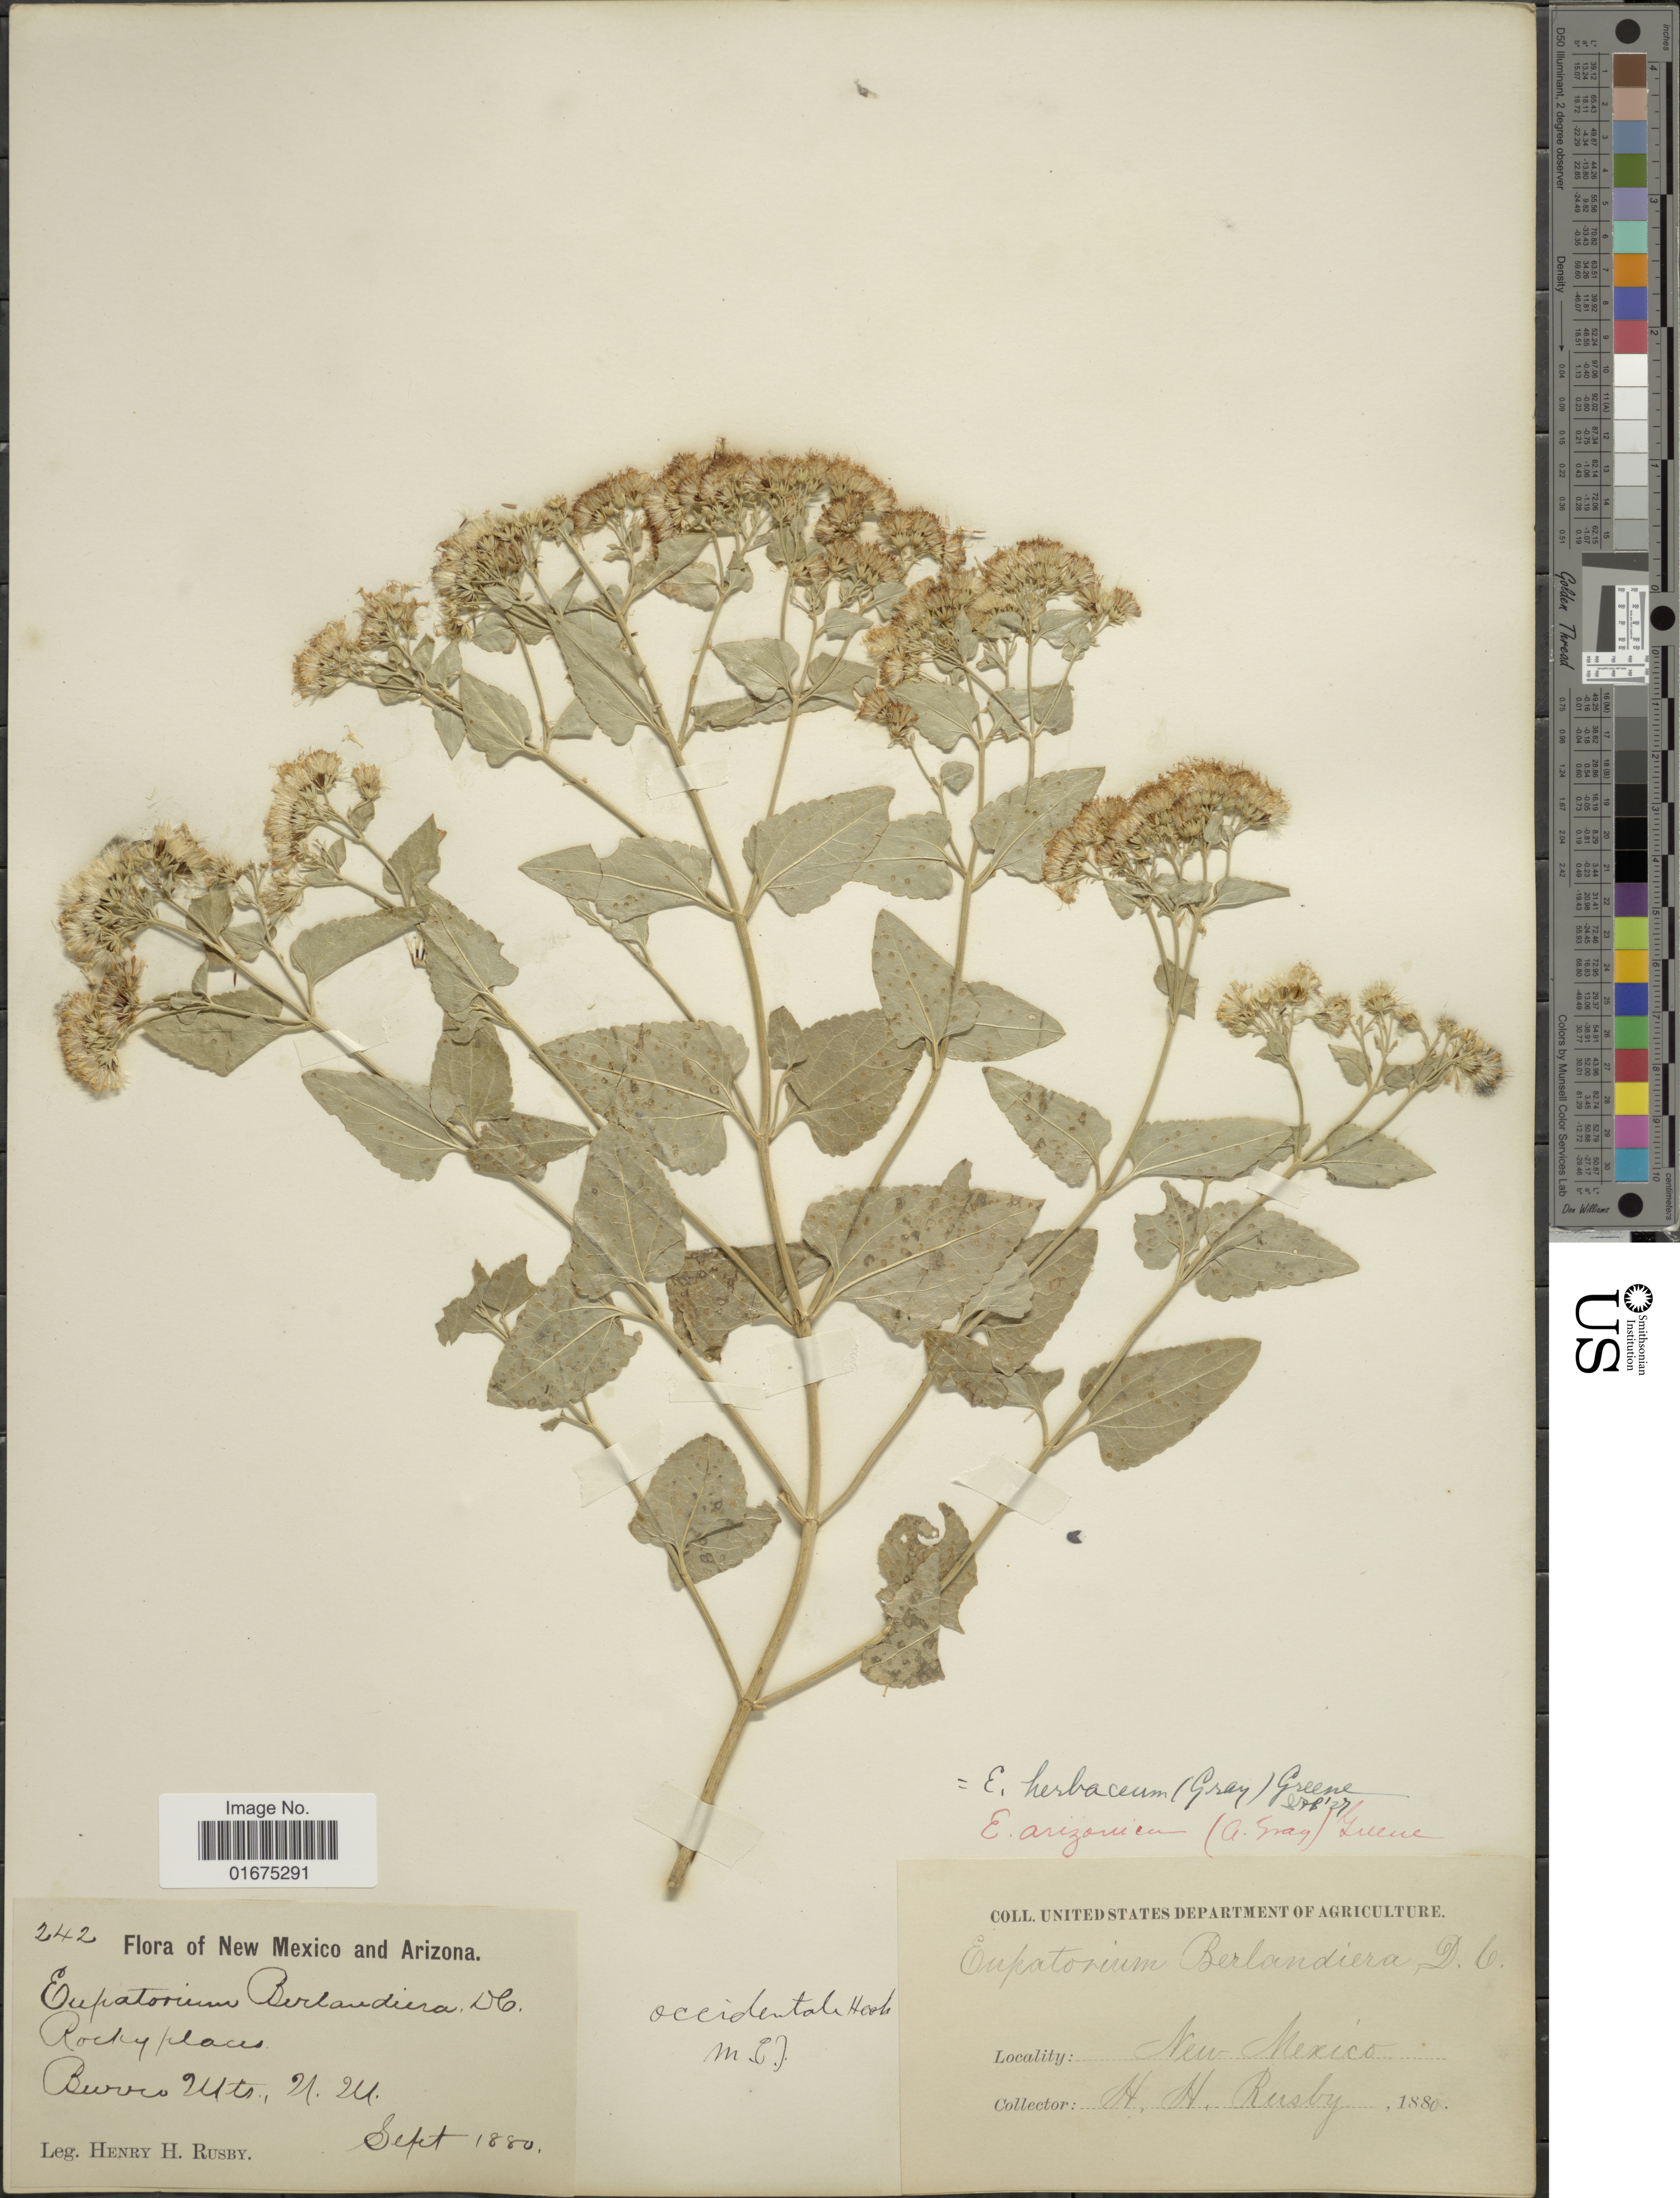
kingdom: Plantae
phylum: Tracheophyta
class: Magnoliopsida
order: Asterales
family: Asteraceae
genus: Ageratina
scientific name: Ageratina herbacea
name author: (A. Gray) R.M. King & H. Rob.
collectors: H. H. Rusby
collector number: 242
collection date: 1880-09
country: United States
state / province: New Mexico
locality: Rocky Places, Burro Mts.